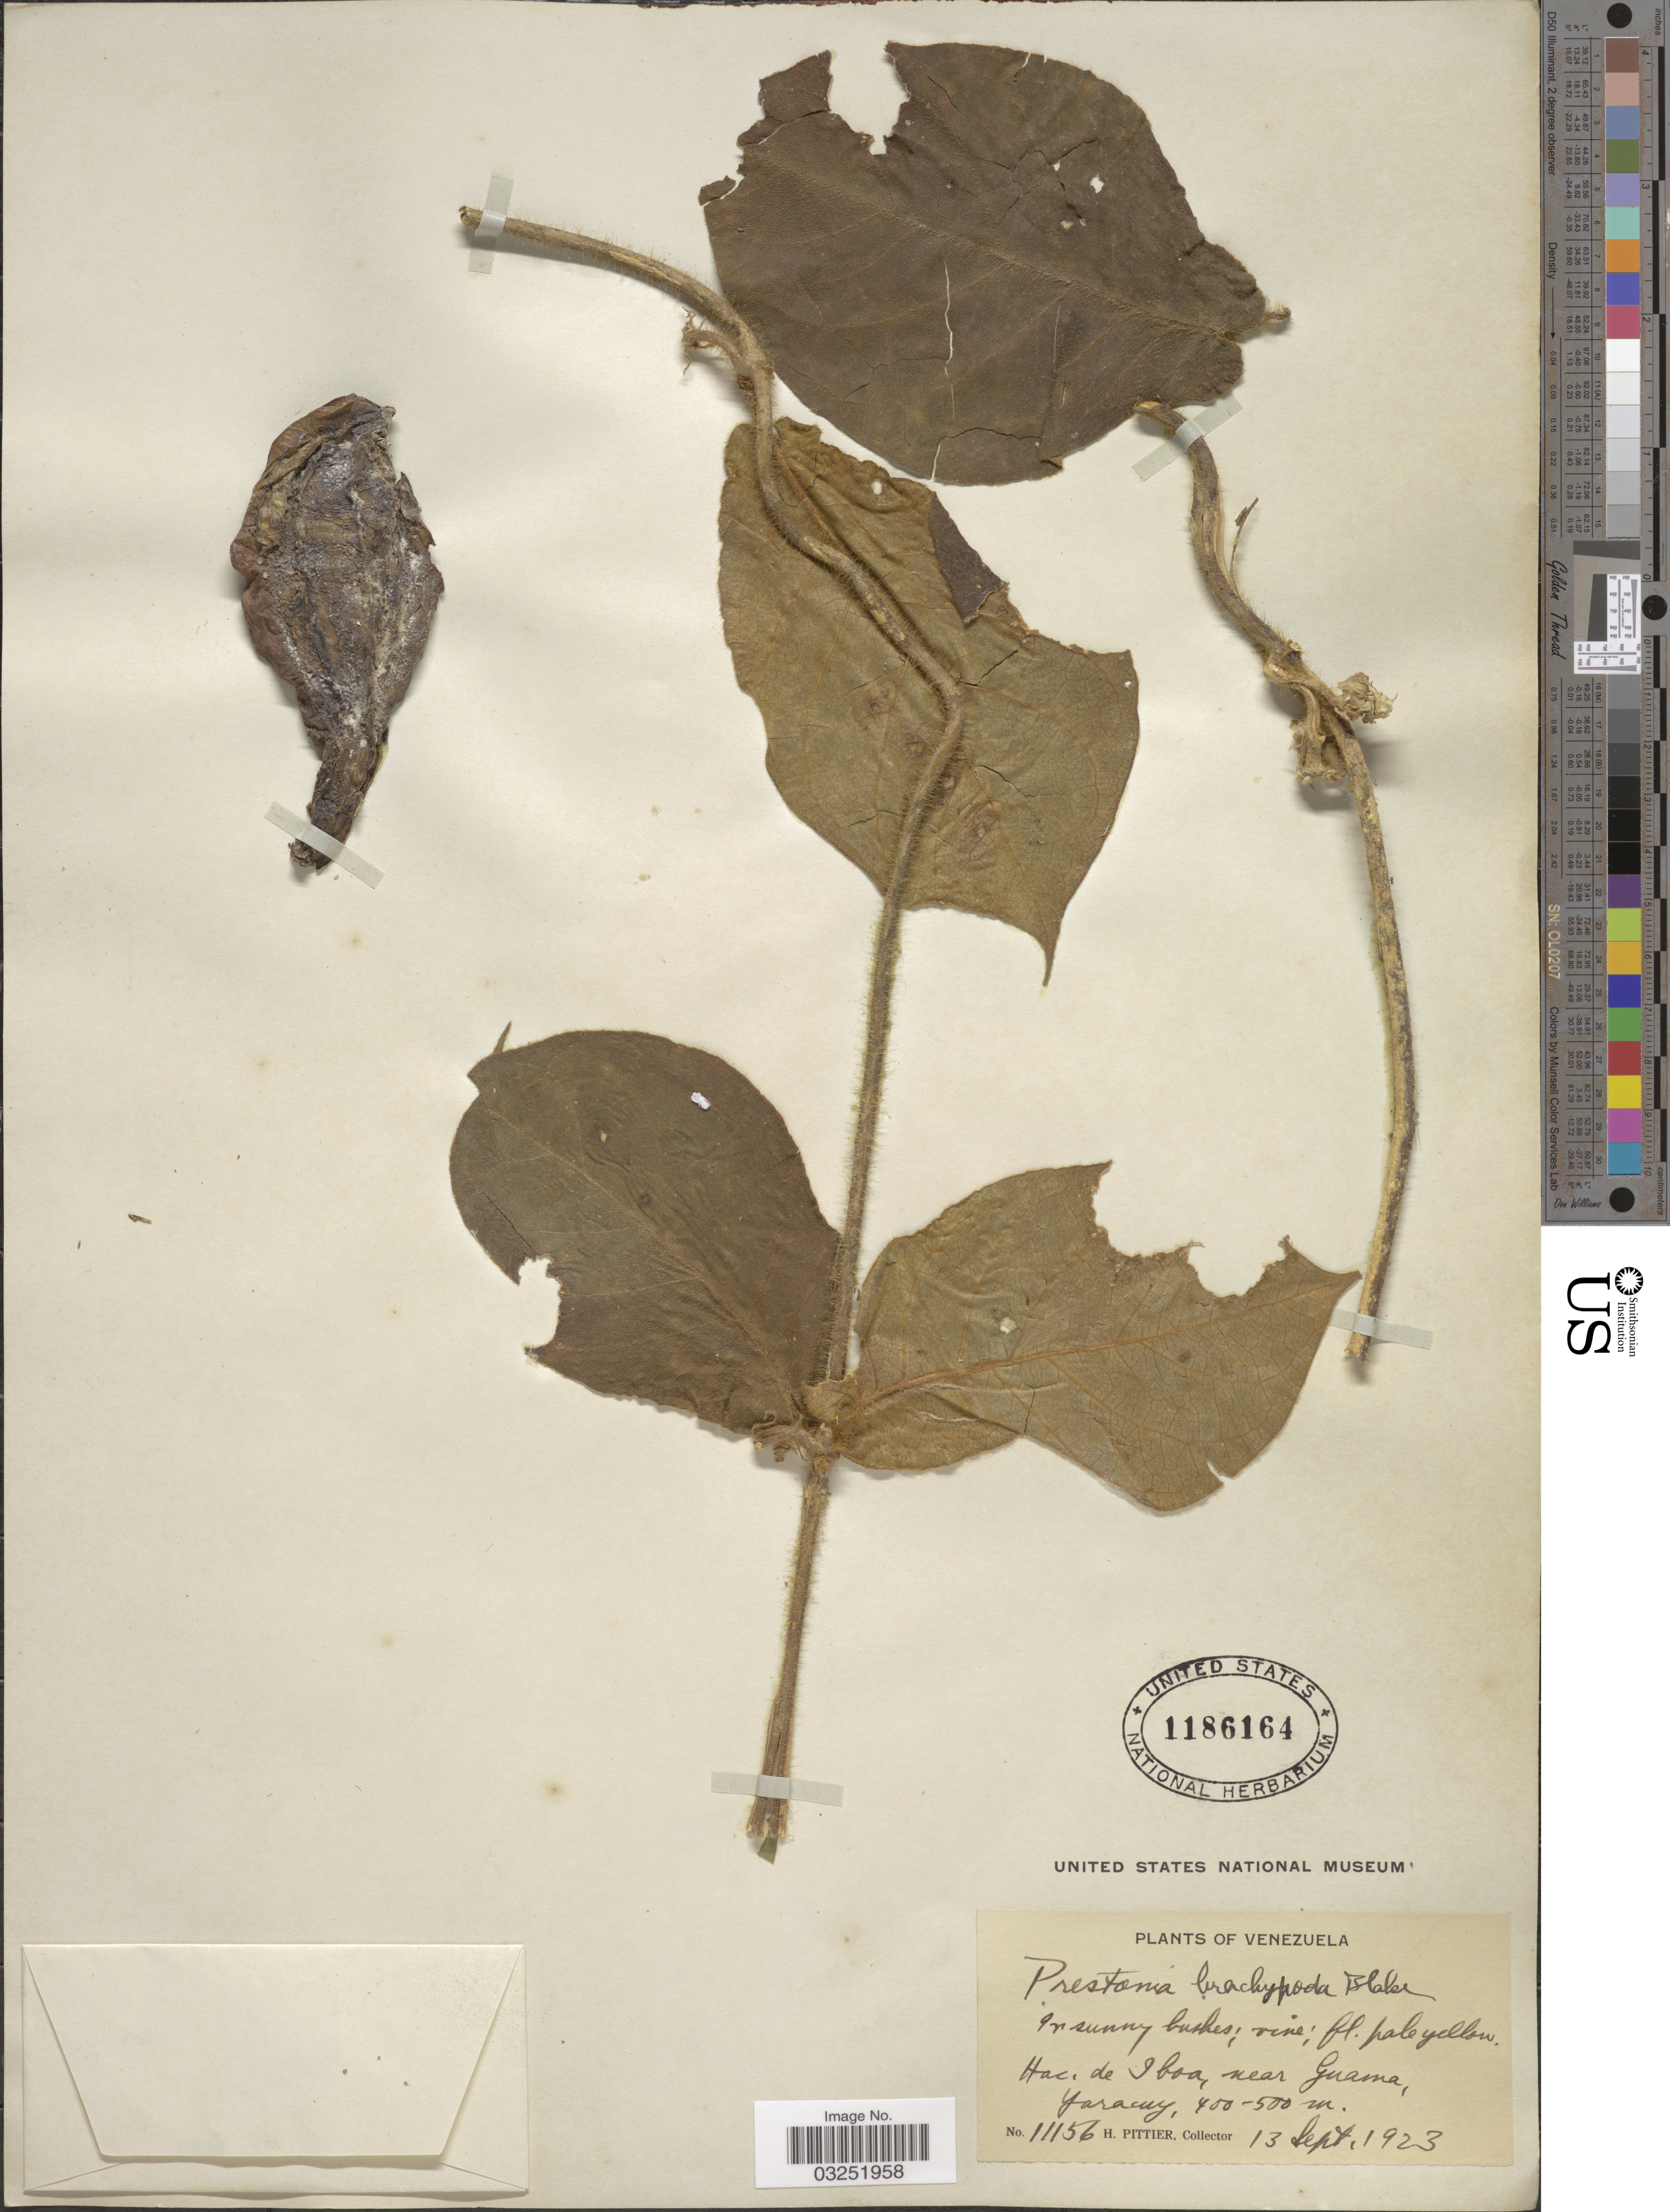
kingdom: Plantae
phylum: Tracheophyta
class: Magnoliopsida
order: Gentianales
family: Apocynaceae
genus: Prestonia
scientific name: Prestonia brachypoda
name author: S.F. Blake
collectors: H. F. Pittier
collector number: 11156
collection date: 1923-09-13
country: Venezuela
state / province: Yaracuy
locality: Hac. de Iboa, near Guama.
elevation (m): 400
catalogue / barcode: US 1186164